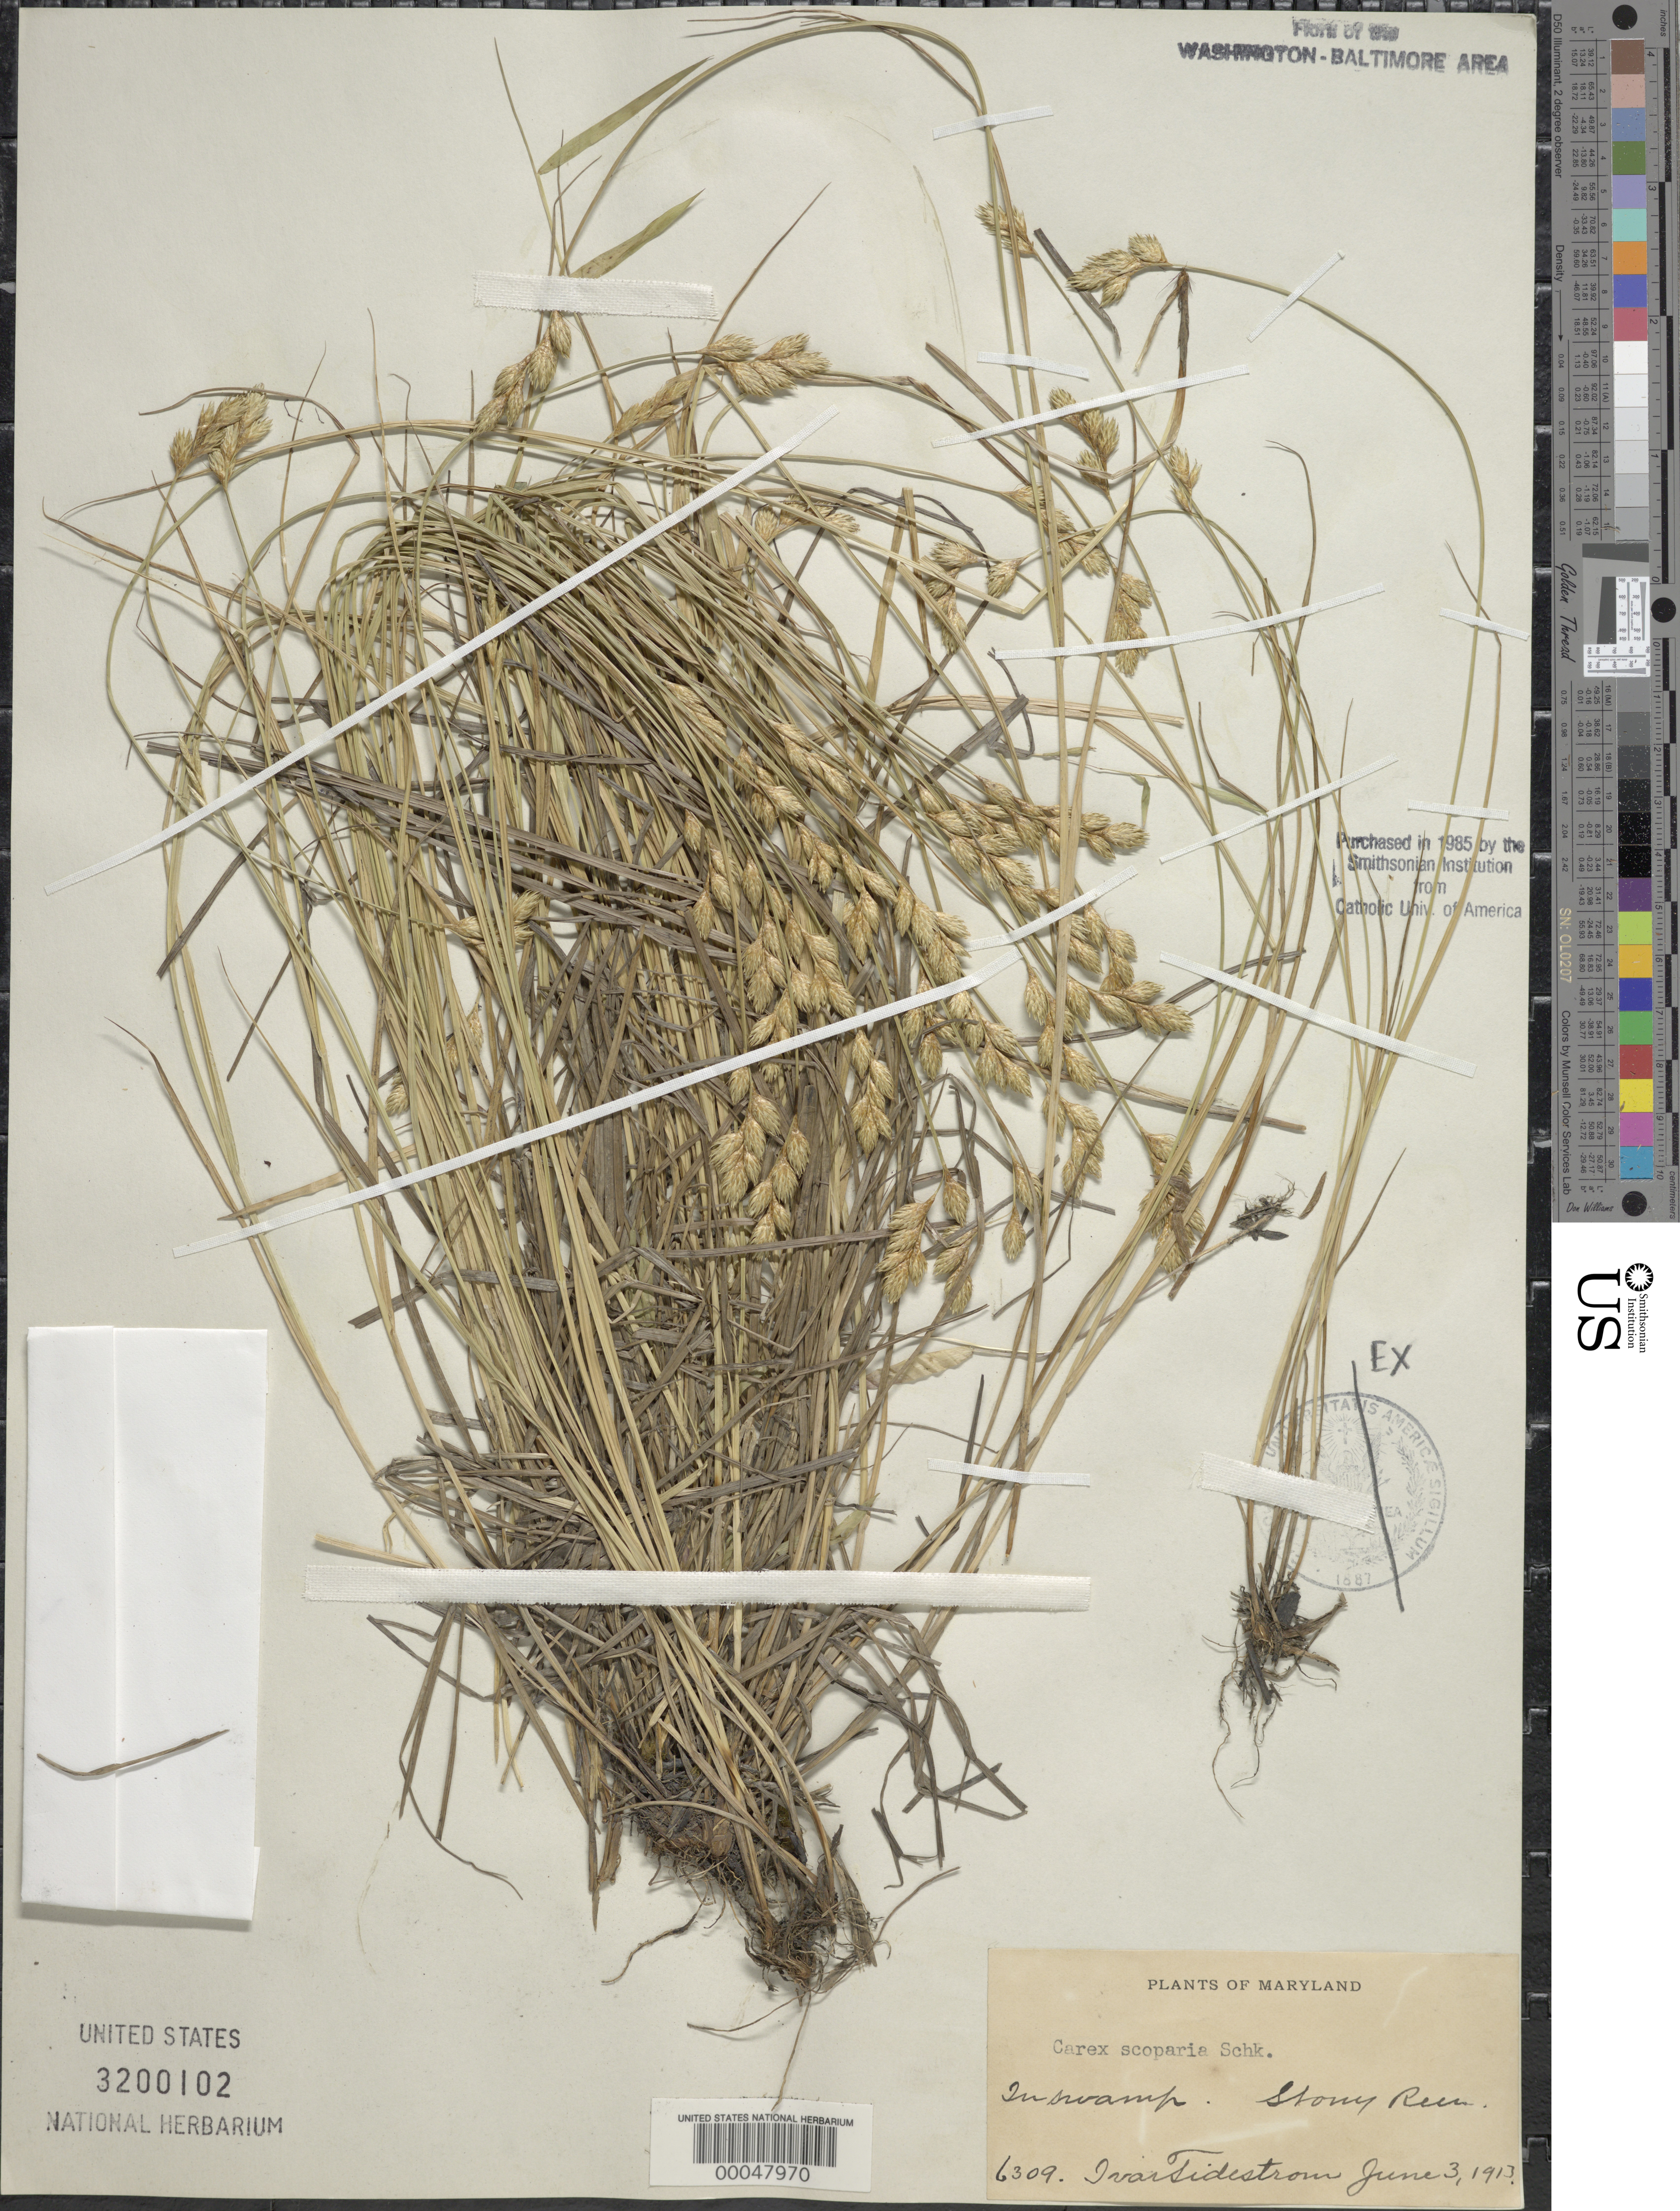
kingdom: Plantae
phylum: Tracheophyta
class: Liliopsida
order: Poales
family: Cyperaceae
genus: Carex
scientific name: Carex scoparia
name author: Schkuhr ex Willd.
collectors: I. F. Tidestrom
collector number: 6309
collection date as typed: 03 Jun 1913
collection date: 1913-06-03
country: United States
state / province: Maryland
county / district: Baltimore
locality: Stony Run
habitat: In swamp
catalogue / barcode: US 3200102